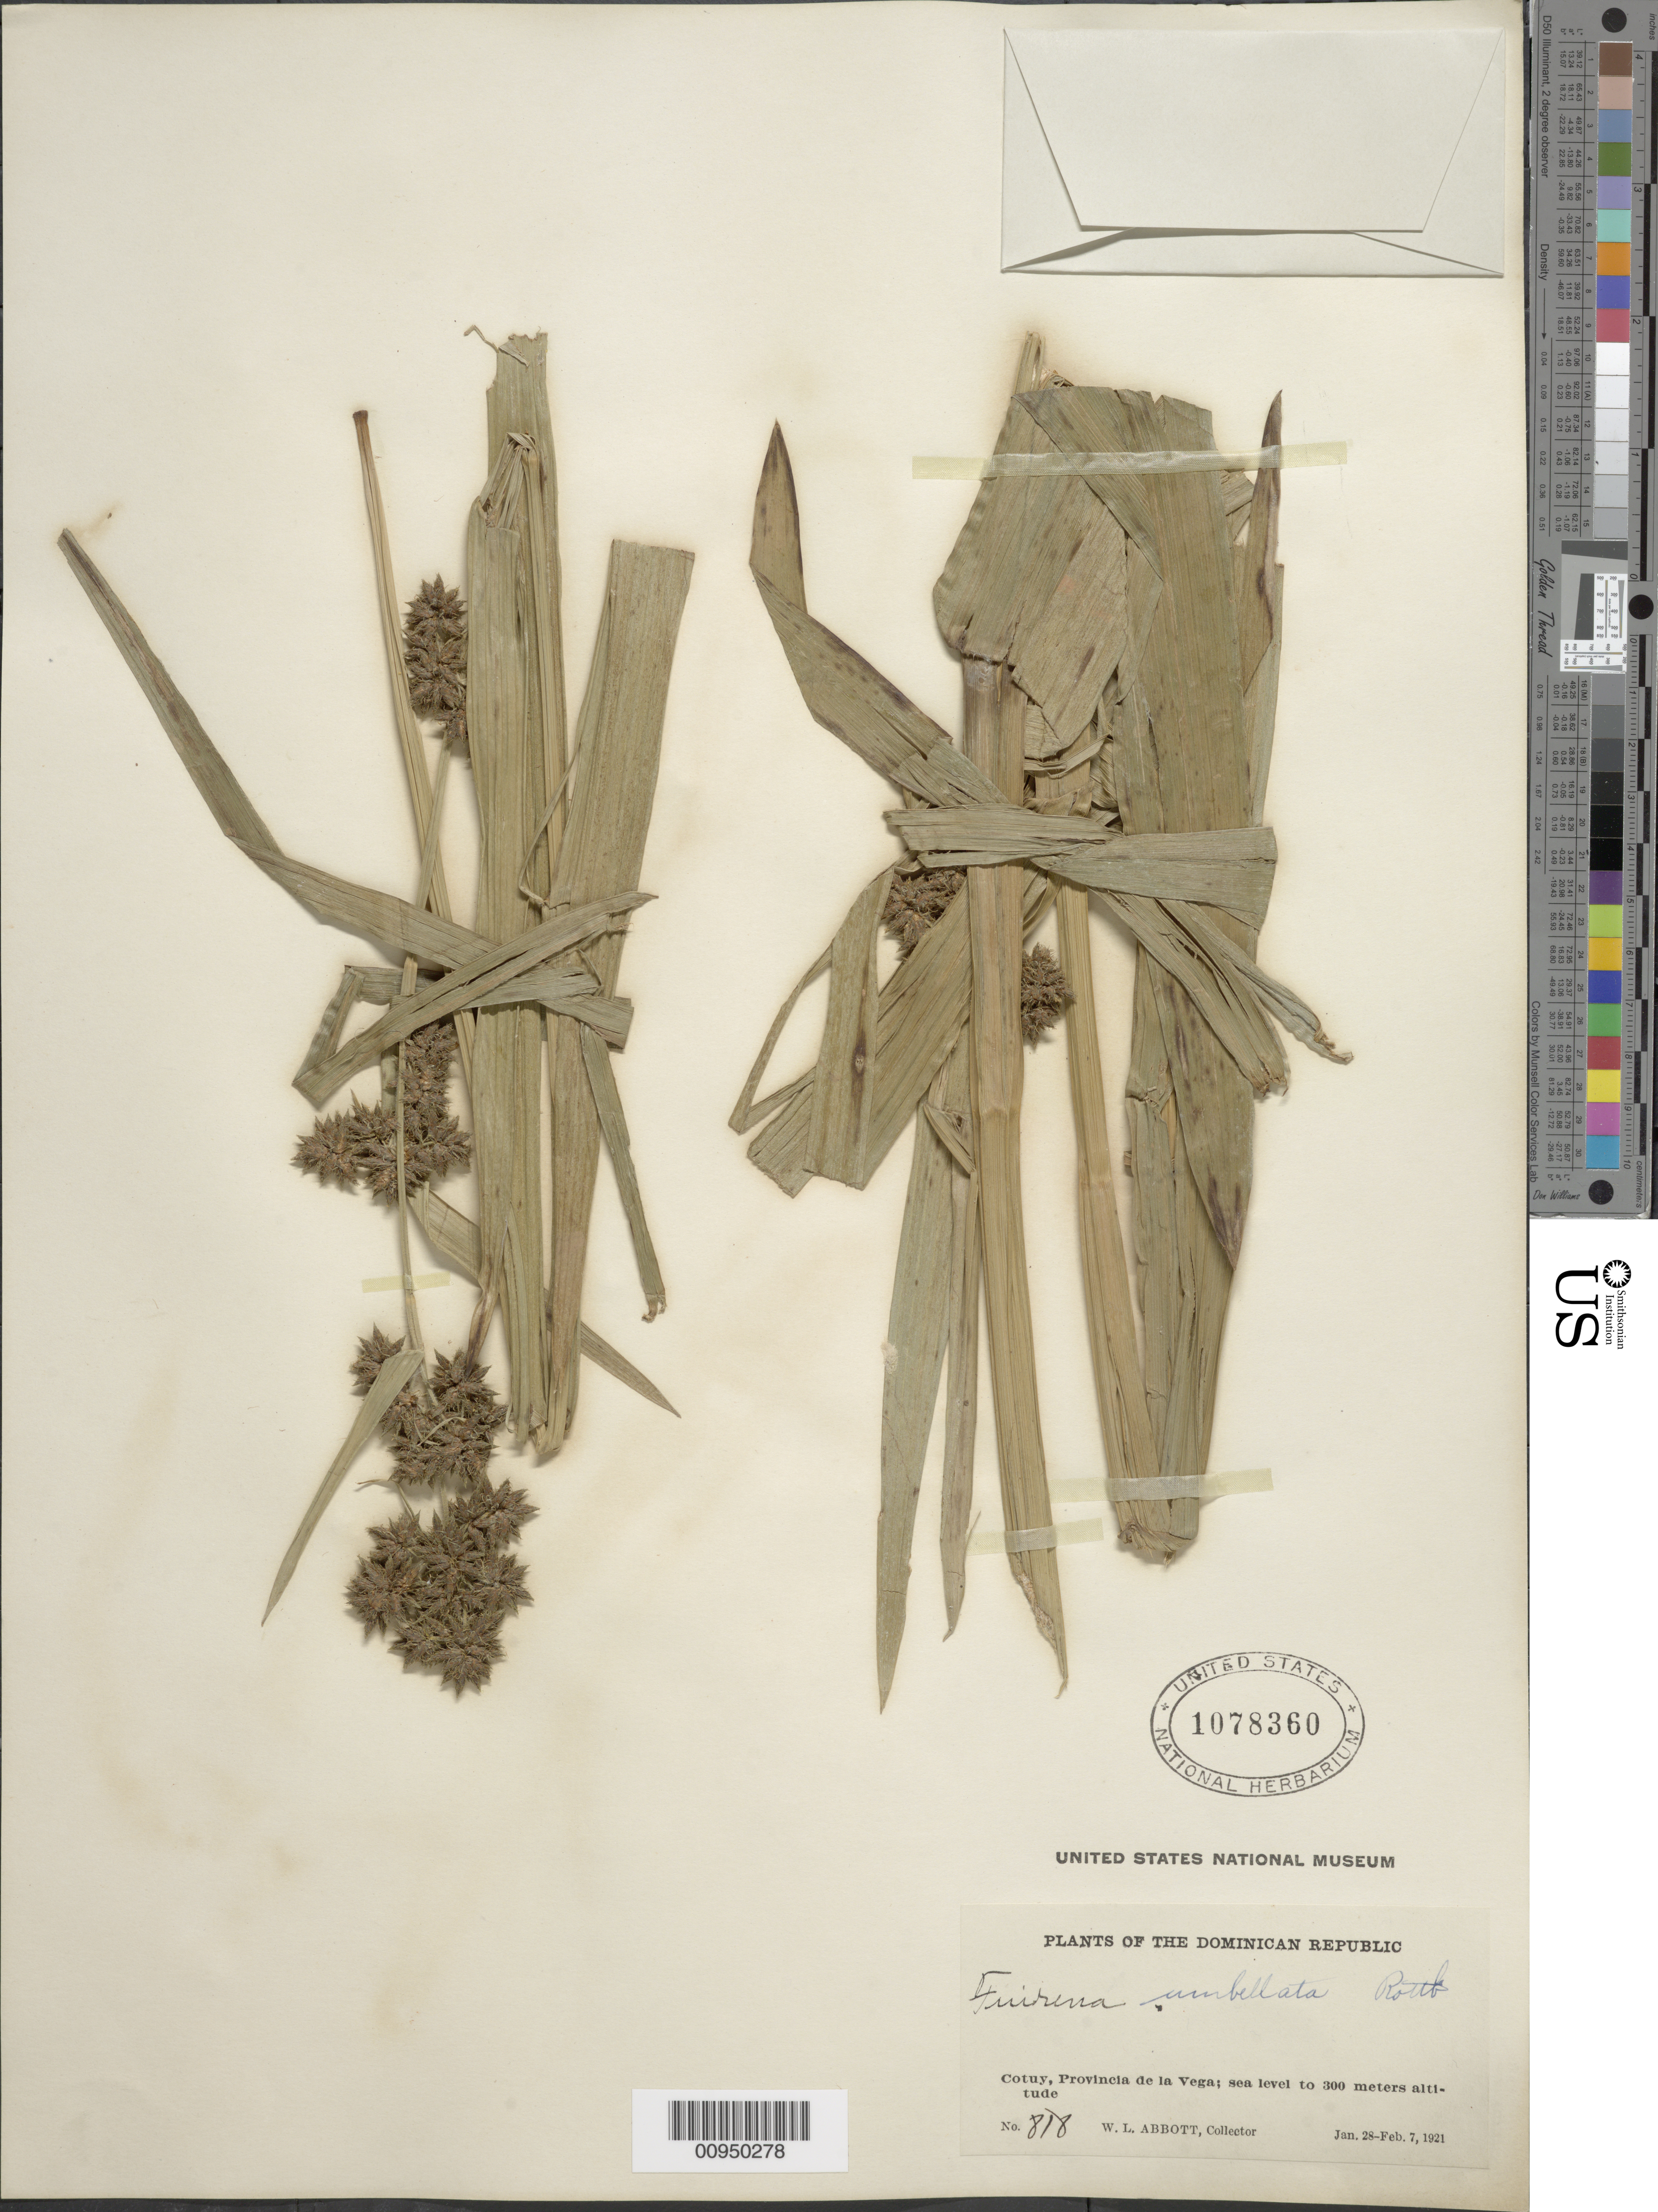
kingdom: Plantae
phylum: Tracheophyta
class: Liliopsida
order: Poales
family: Cyperaceae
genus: Fuirena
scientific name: Fuirena umbellata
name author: Rottb.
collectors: W. L. Abbott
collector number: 818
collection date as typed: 28 Jan 1921 to 07 Feb 1921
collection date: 1921-01-28/1921-02-07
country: Dominican Republic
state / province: La Vega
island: Hispaniola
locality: Cotuy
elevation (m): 0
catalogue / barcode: US 1078360